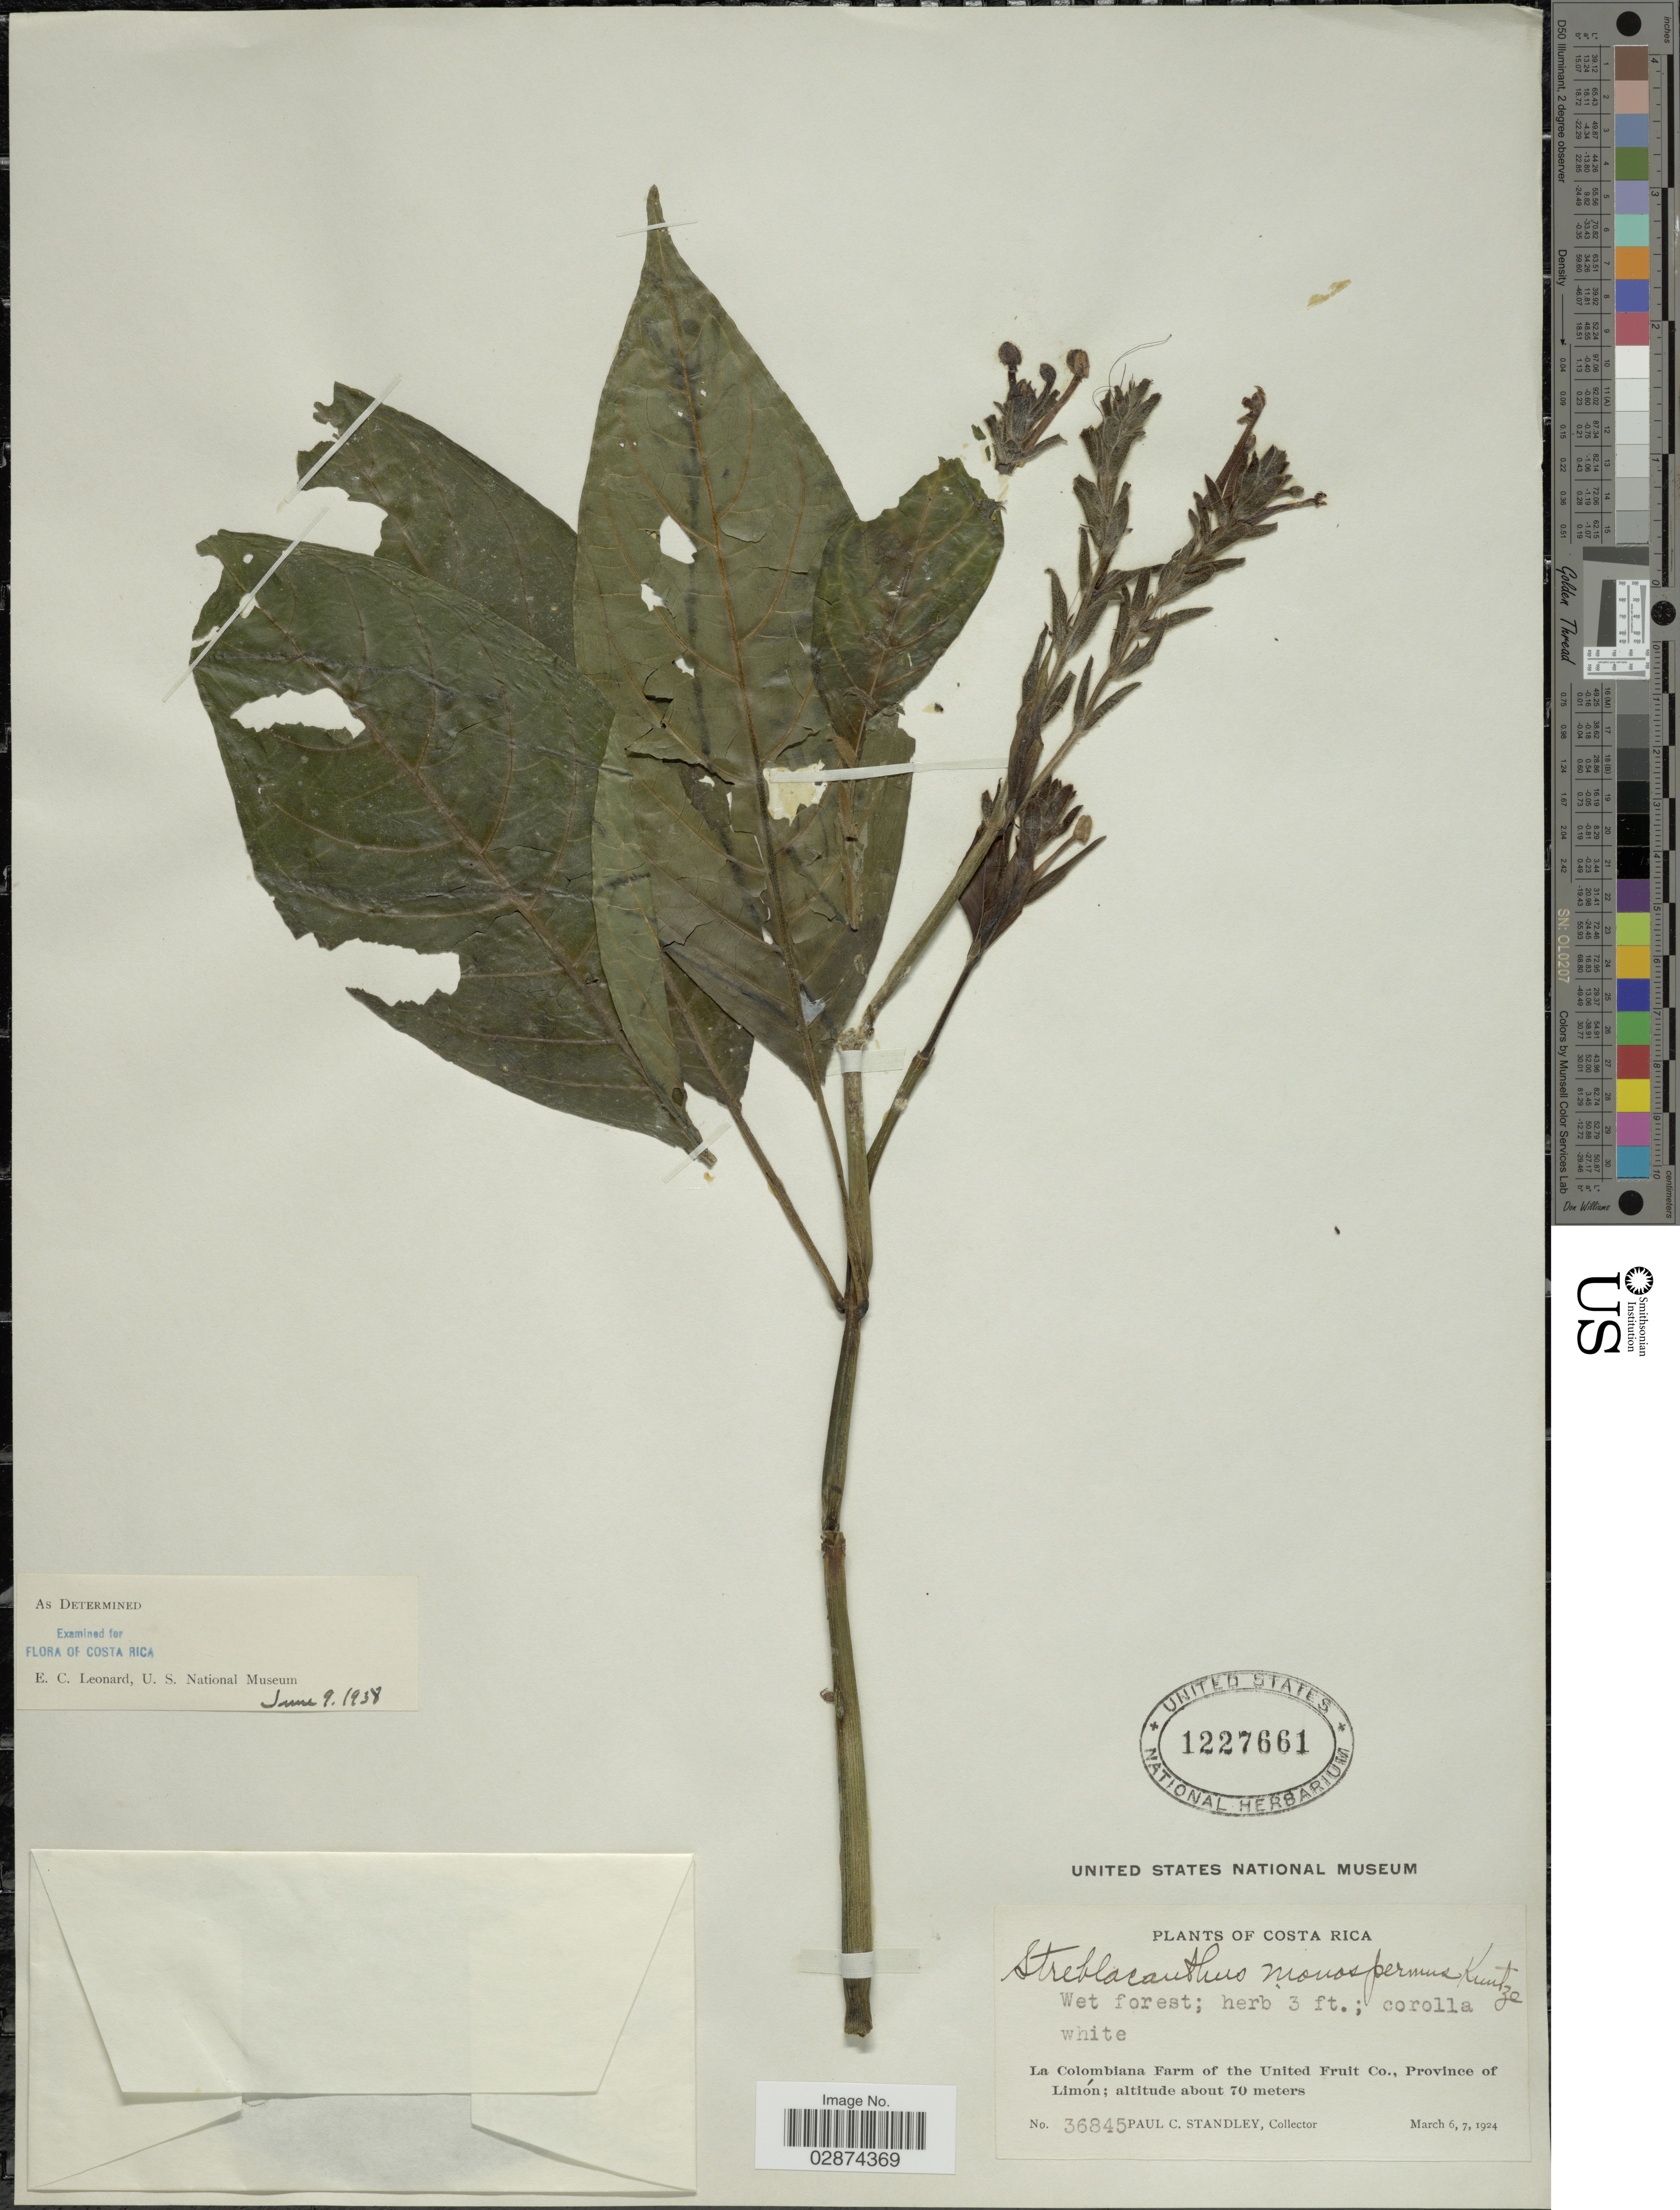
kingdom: Plantae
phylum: Tracheophyta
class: Magnoliopsida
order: Lamiales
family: Acanthaceae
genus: Streblacanthus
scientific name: Streblacanthus monospermus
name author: Kuntze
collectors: P. C. Standley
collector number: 36845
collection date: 1924-03-06/1924-03-07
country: Costa Rica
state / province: Limón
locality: La Colombiana Farm of the United Fruit Co.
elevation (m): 70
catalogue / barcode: US 1227661